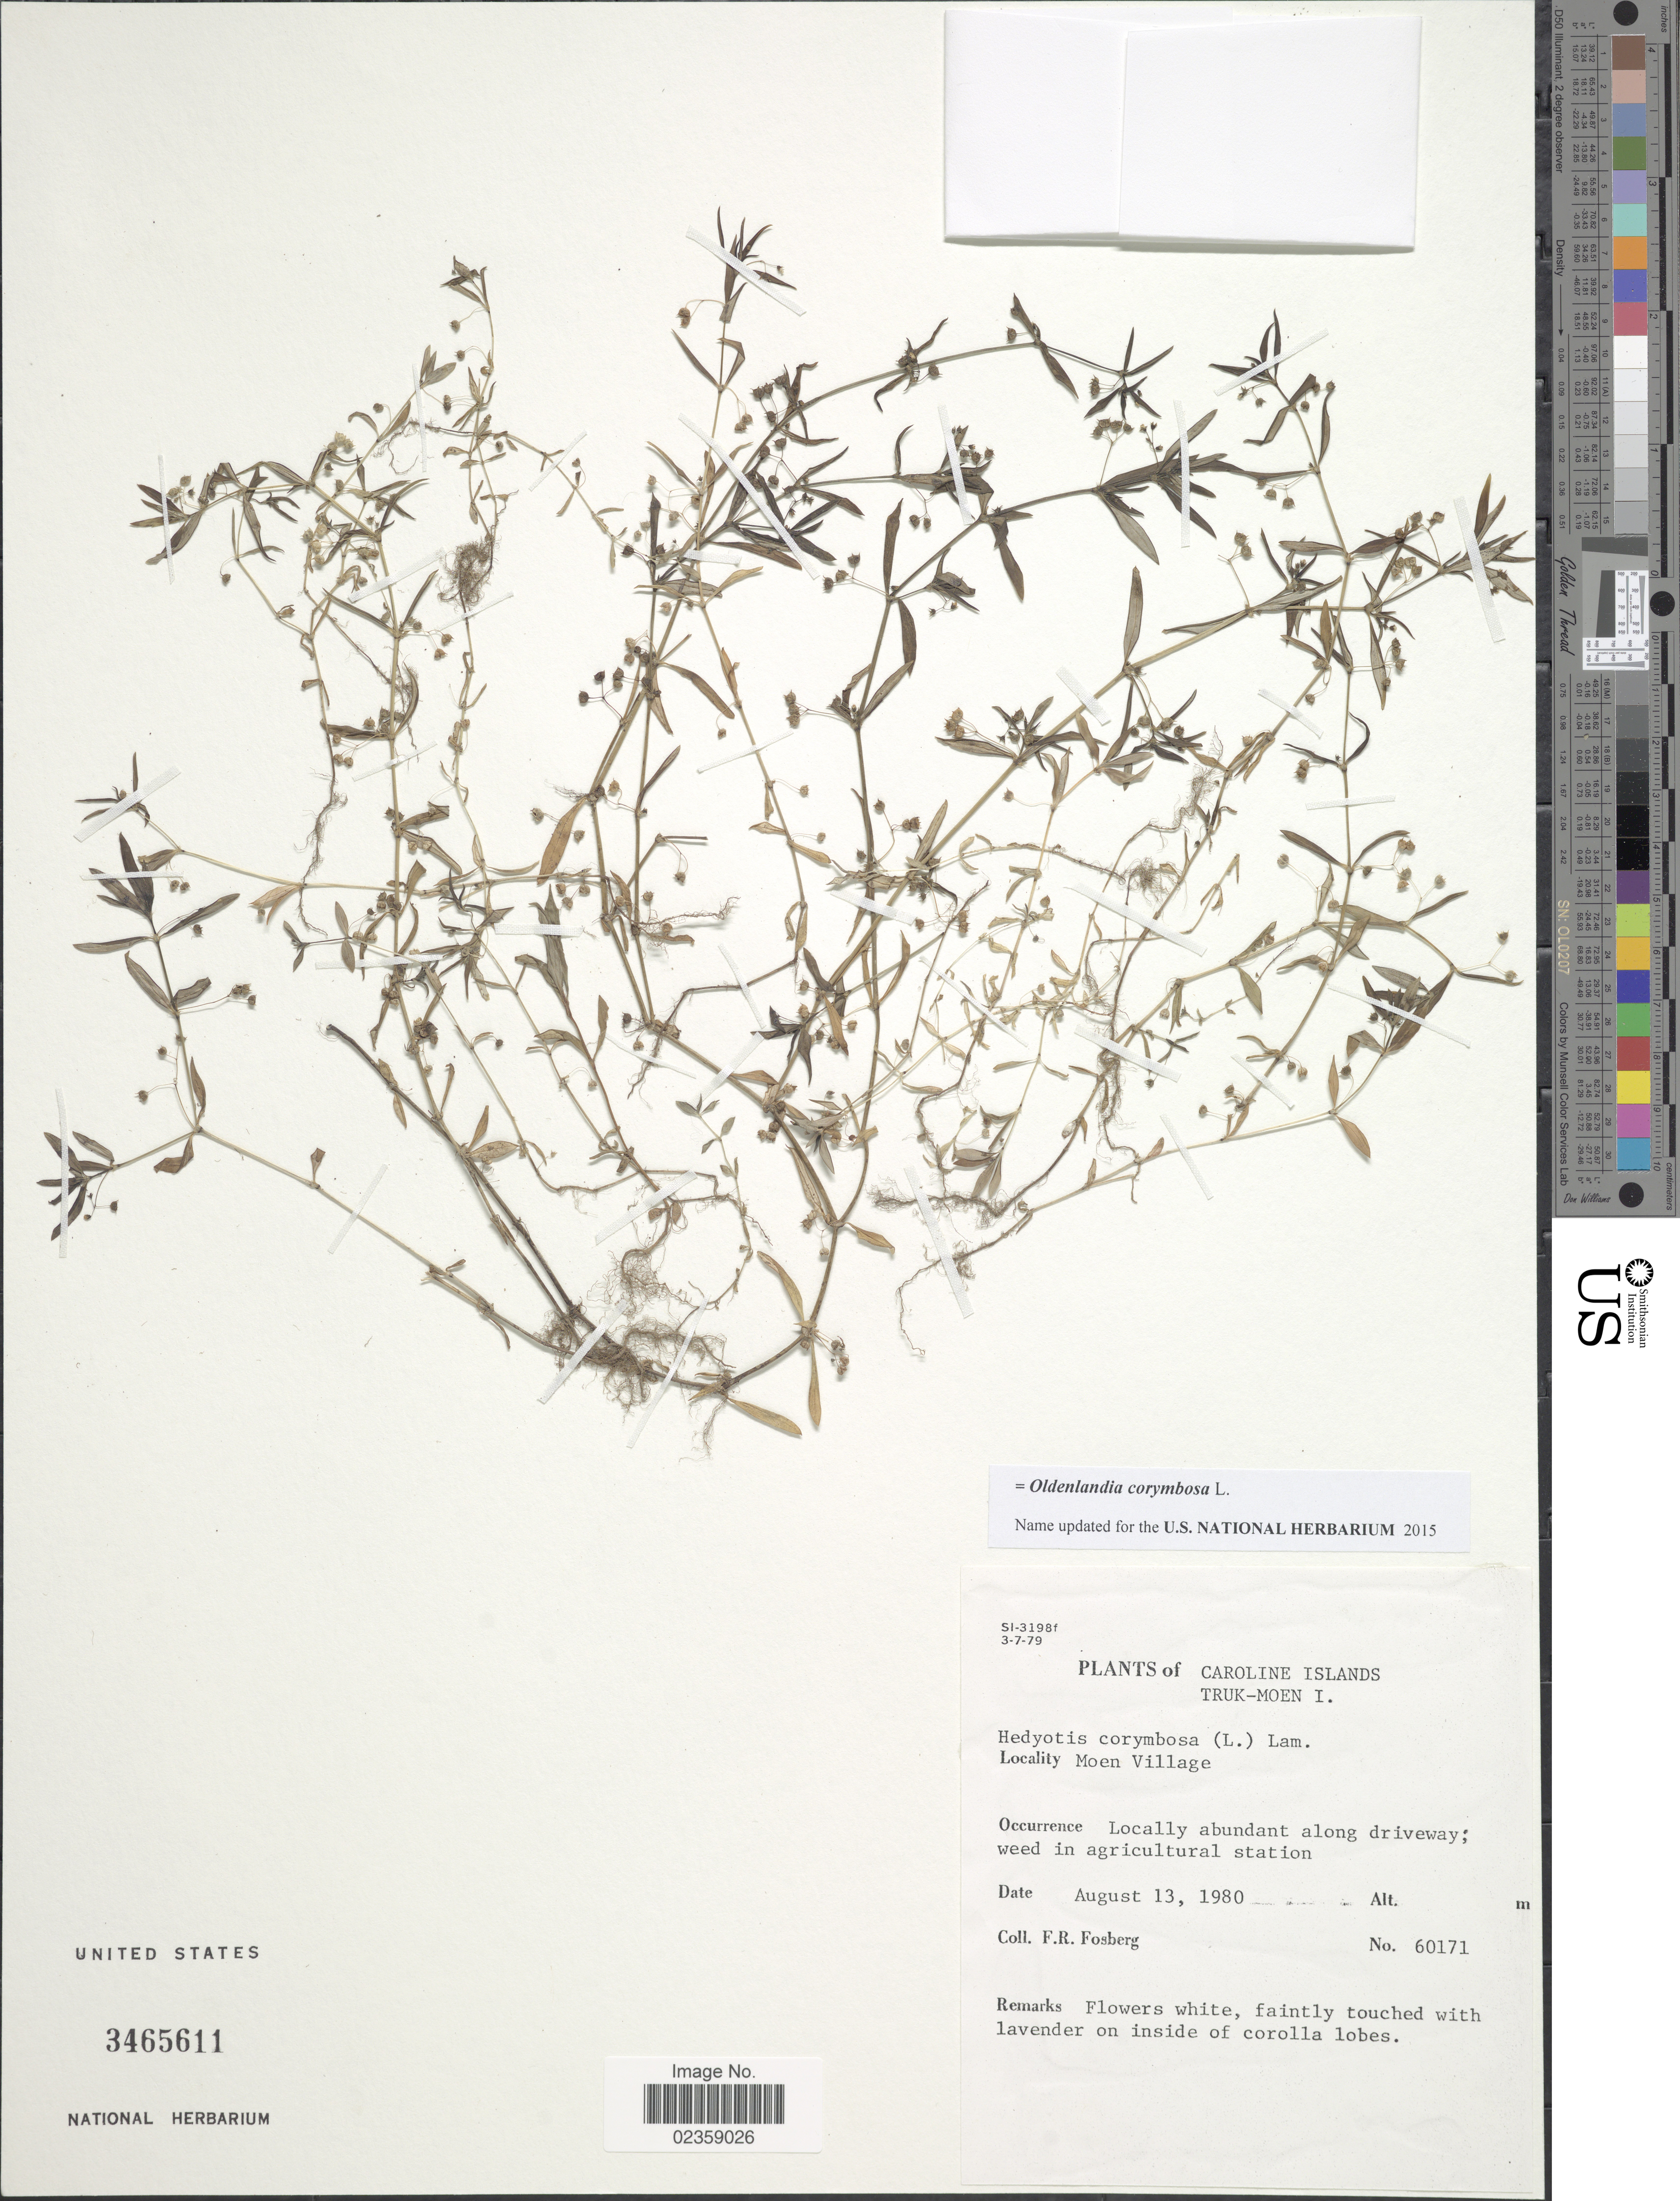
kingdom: Plantae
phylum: Tracheophyta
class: Magnoliopsida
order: Gentianales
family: Rubiaceae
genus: Oldenlandia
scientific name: Oldenlandia corymbosa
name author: L.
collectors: F. R. Fosberg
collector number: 60171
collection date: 1980-08-13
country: Micronesia, Federated States of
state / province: Truk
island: Moen [Wono]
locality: Caroline Islands. Truk - Moen I. Moen Village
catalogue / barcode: US 3465611